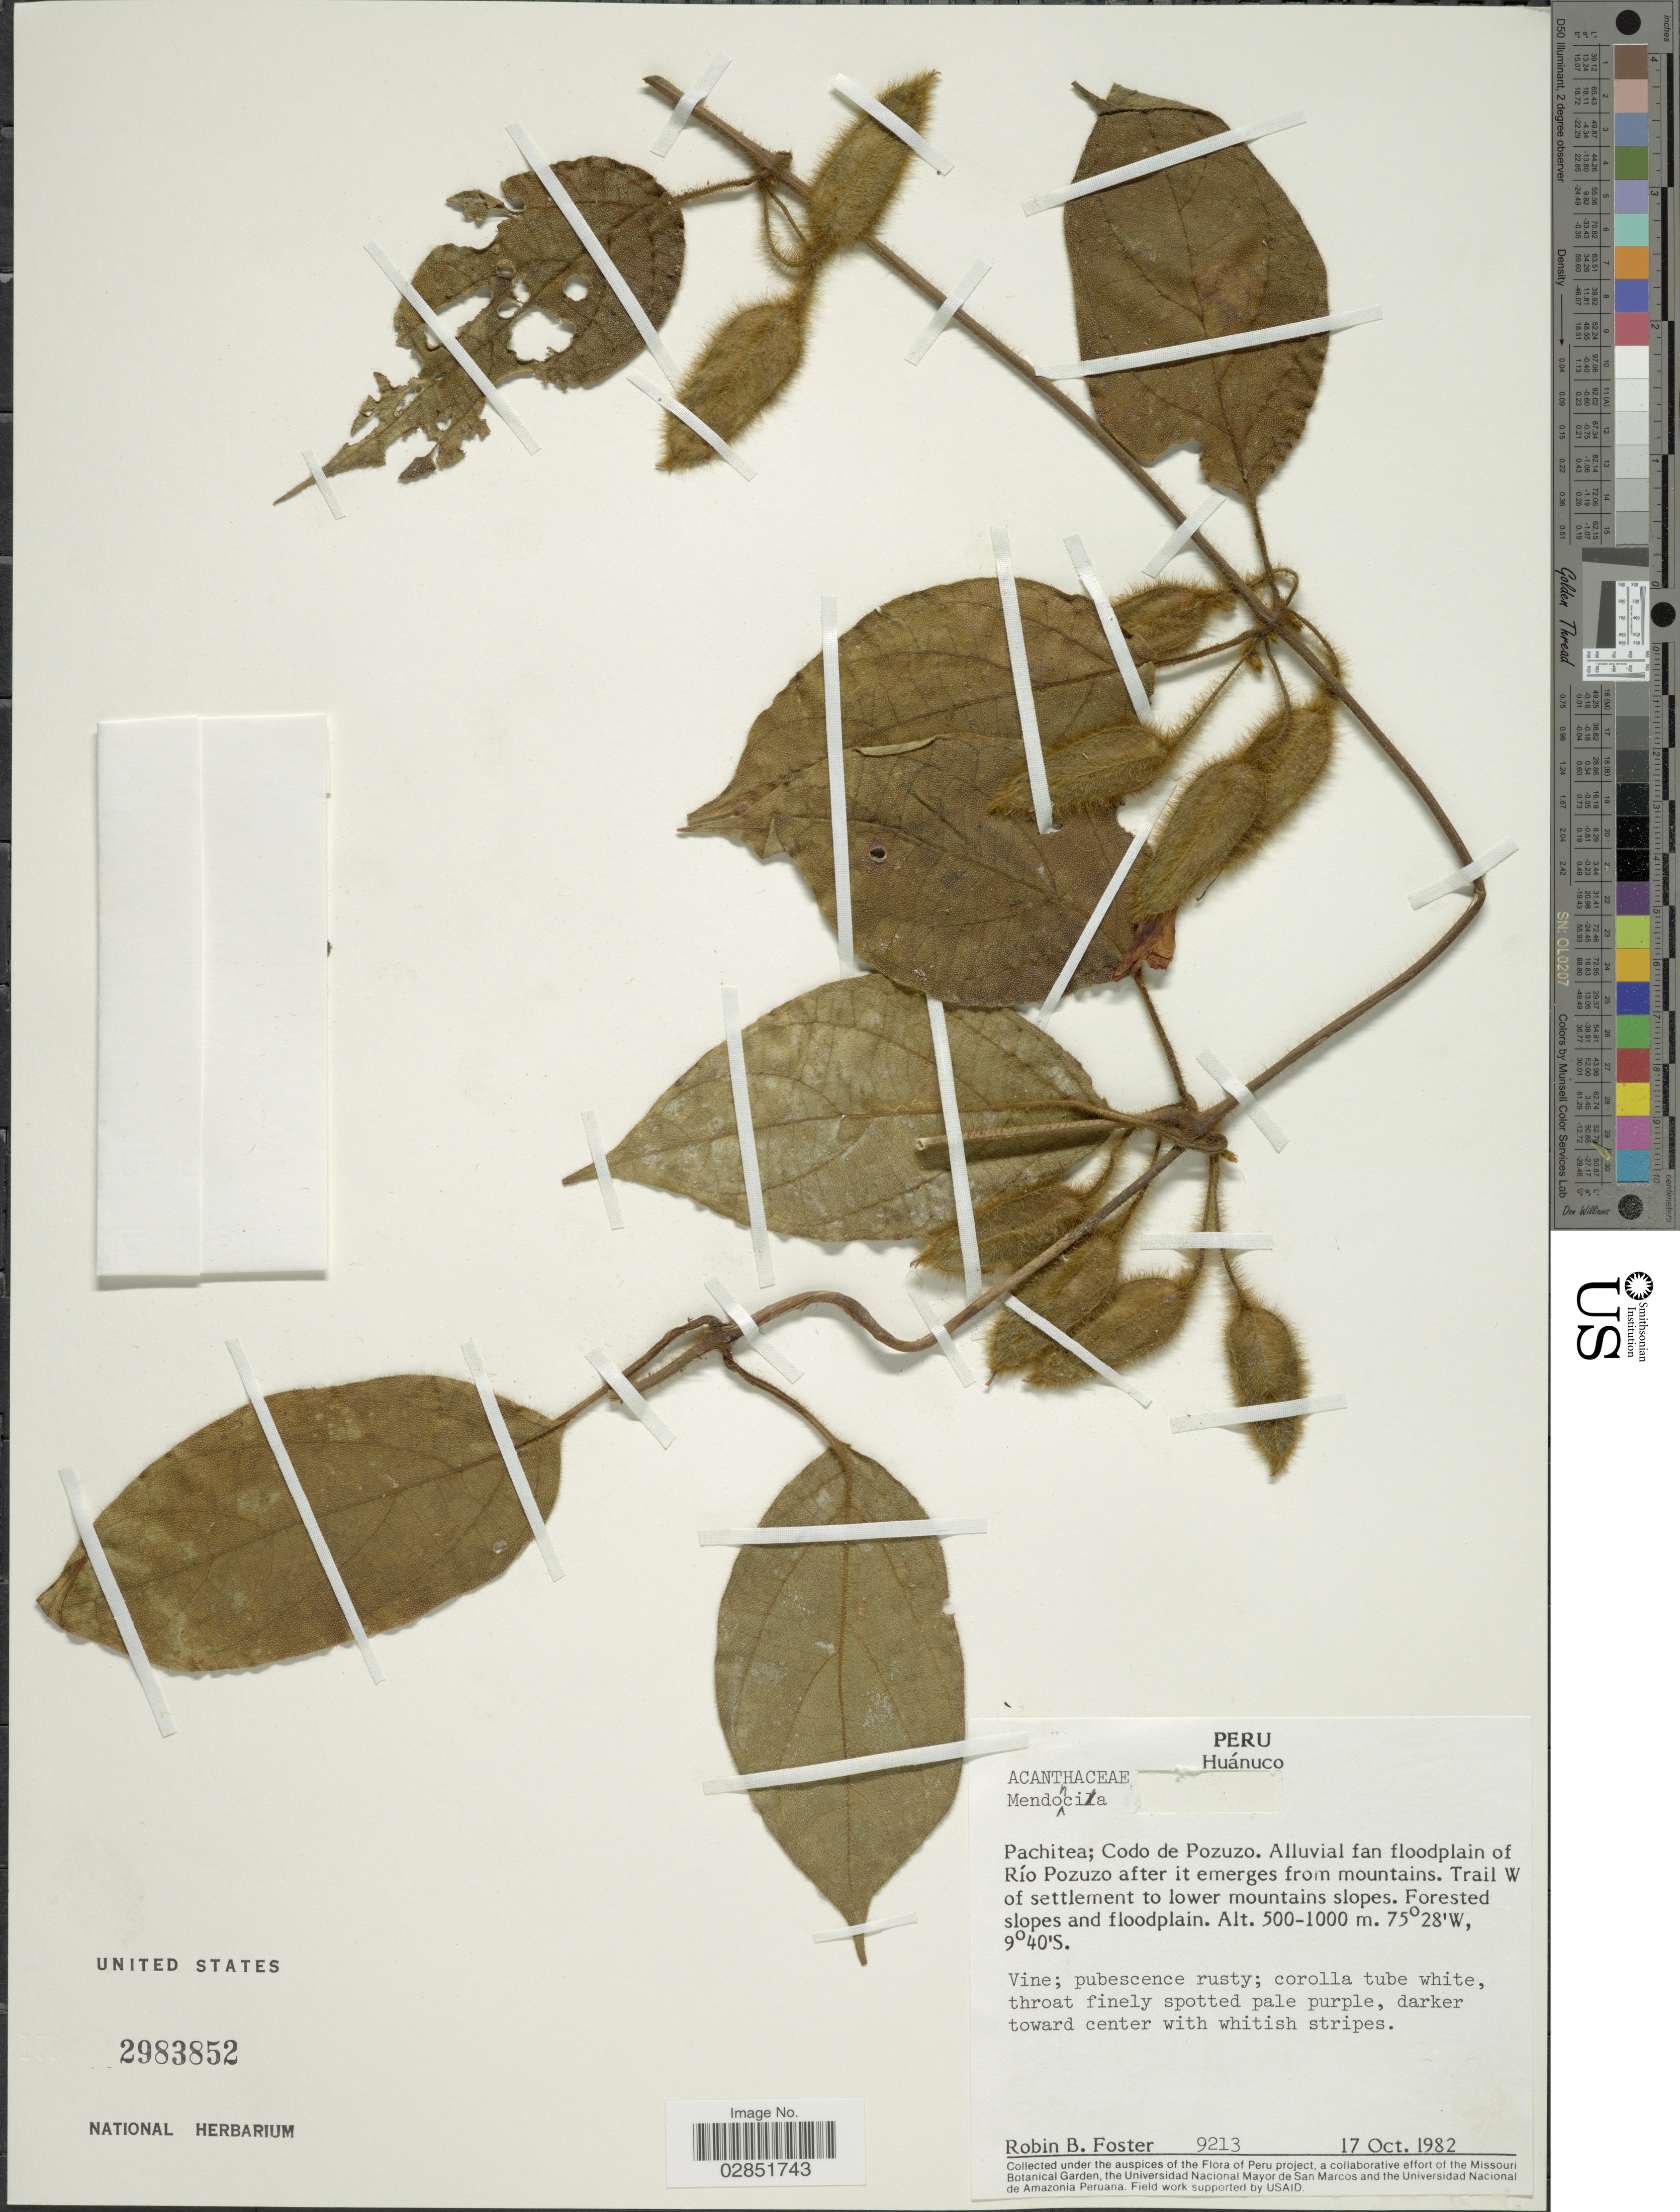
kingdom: Plantae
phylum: Tracheophyta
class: Magnoliopsida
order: Lamiales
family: Acanthaceae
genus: Mendoncia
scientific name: Mendoncia sp.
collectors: R. B. Foster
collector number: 9213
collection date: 1982-10-17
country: Peru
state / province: Huánuco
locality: Pachitea; Codo de Pozuzo. Alluvial fan floodplain of Río Pozuzo after in emerges from mountains. Trail W of settlement to lower mountains slopes.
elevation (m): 500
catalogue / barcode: US 2983852